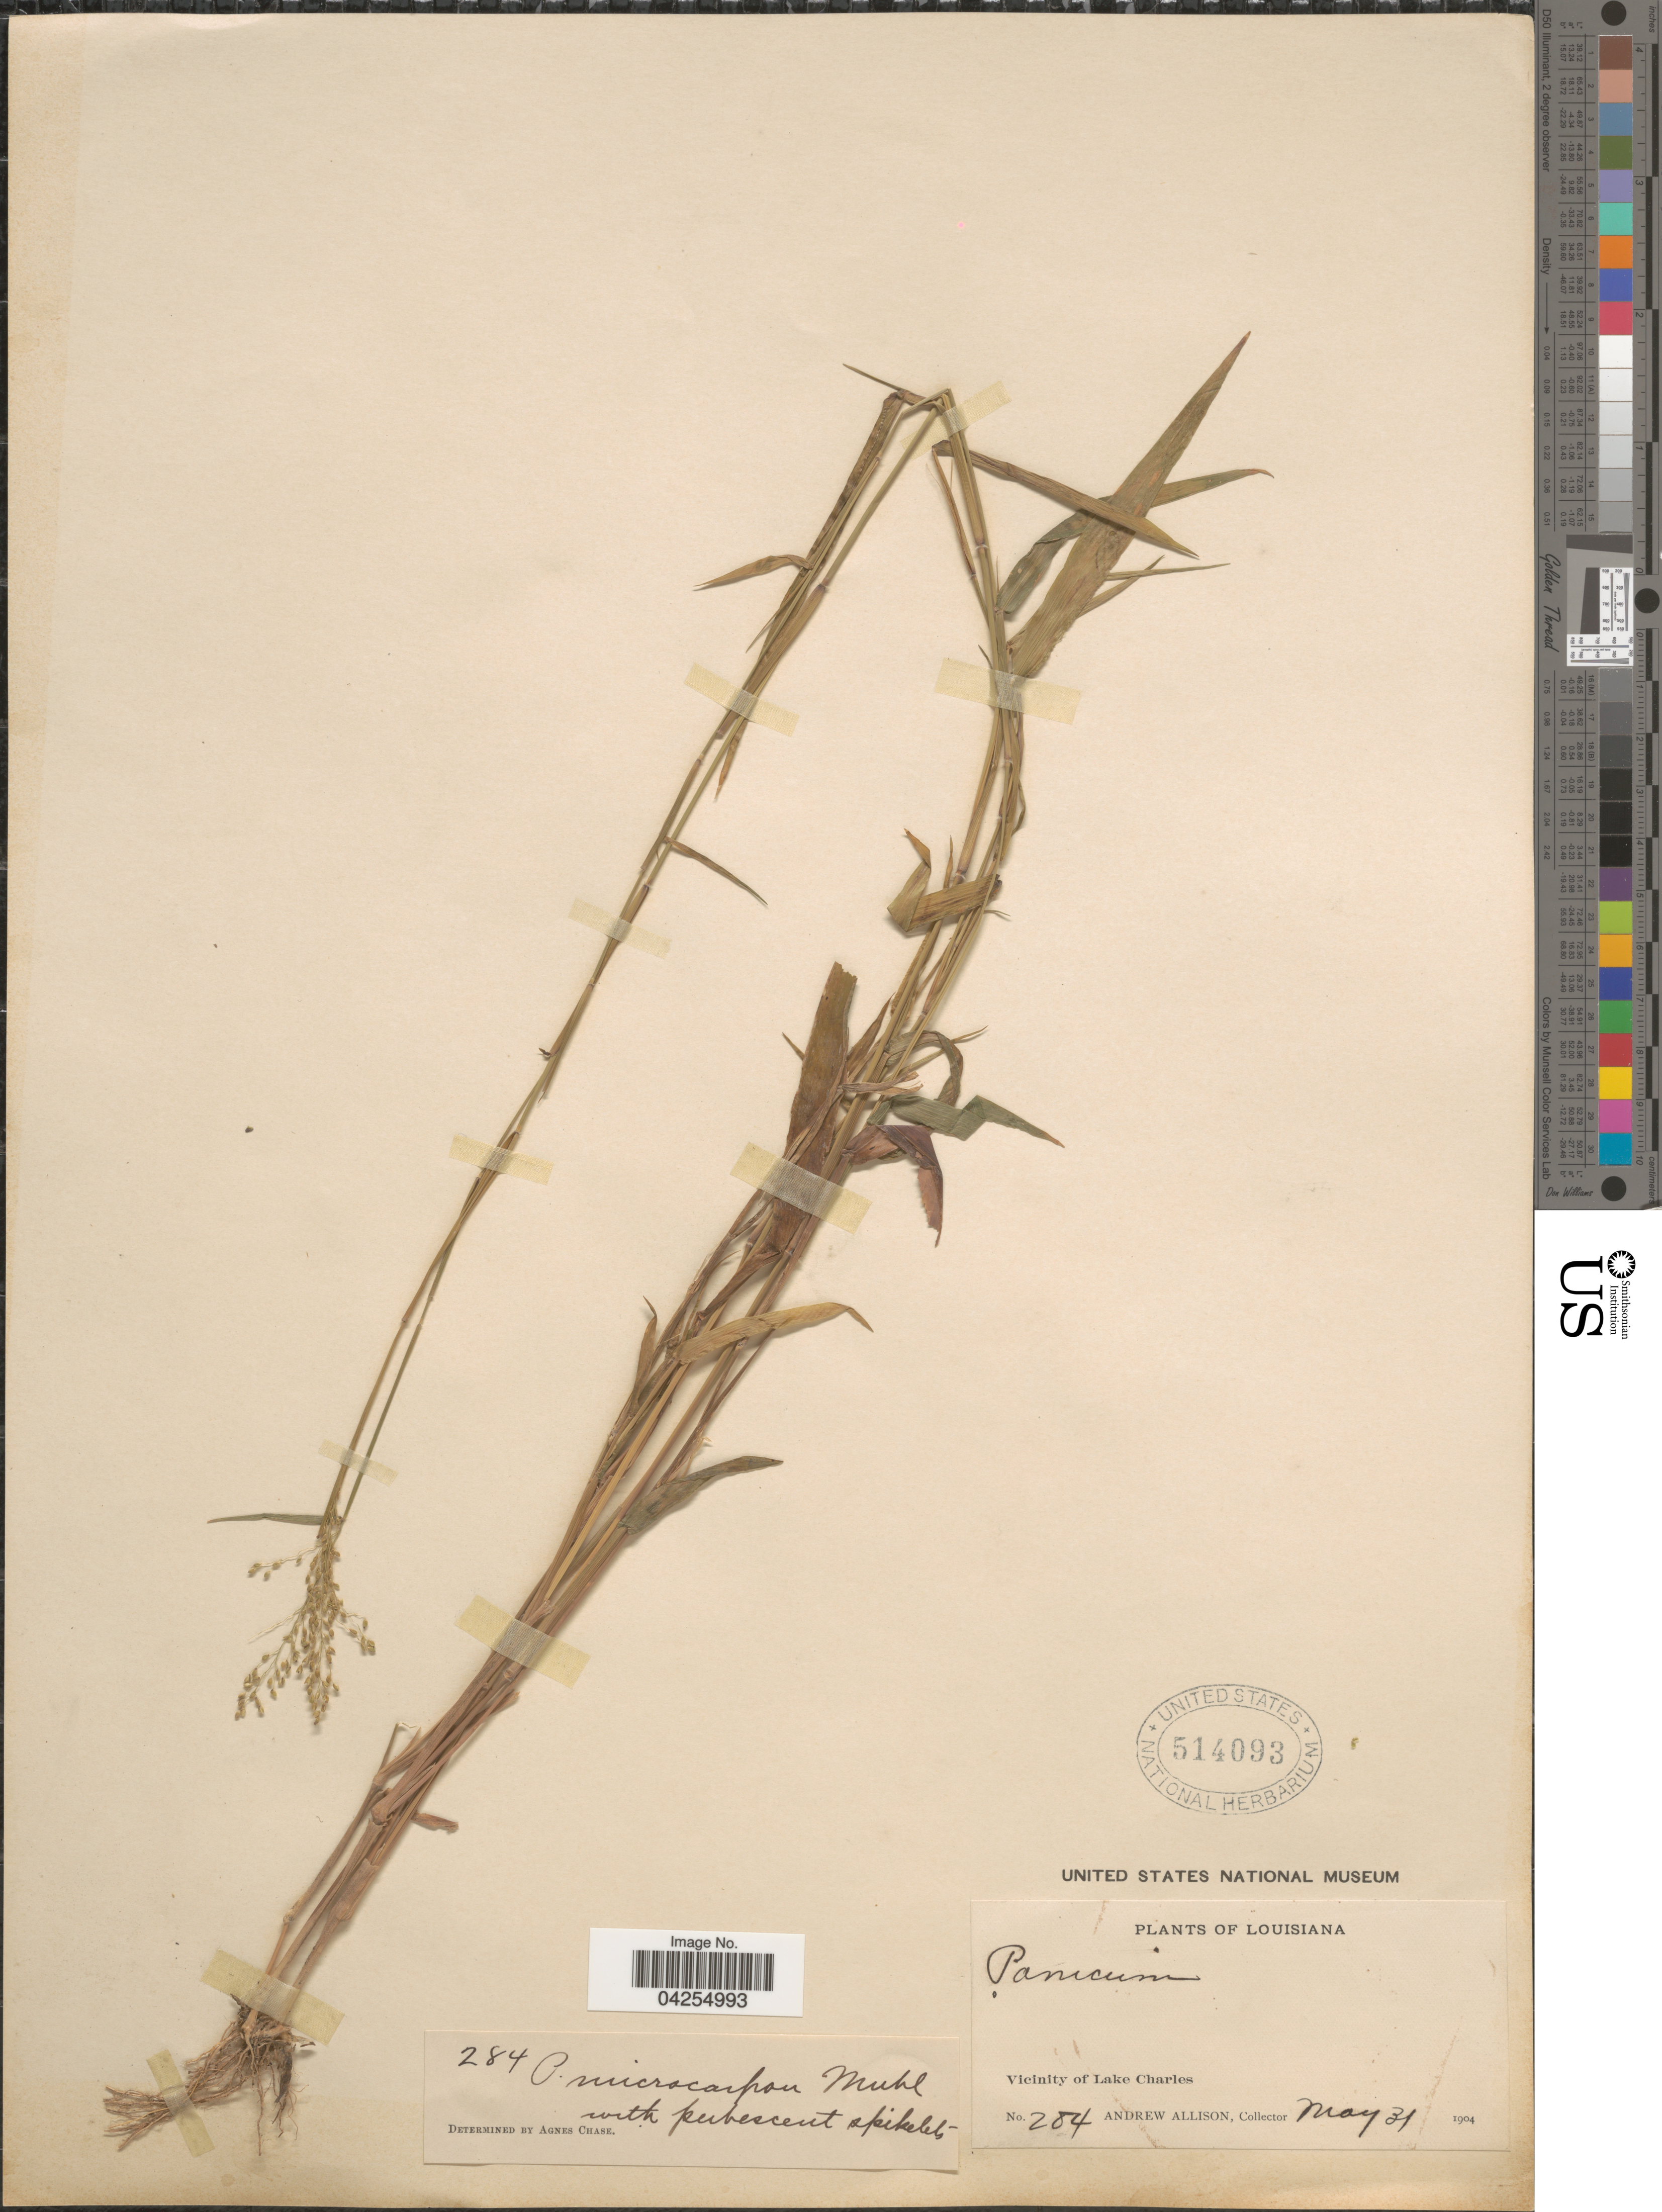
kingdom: Plantae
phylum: Tracheophyta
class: Liliopsida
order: Poales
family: Poaceae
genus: Dichanthelium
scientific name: Dichanthelium dichotomum var. dichotomum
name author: (L.) Gould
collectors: A. Allison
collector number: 284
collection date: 1904-05-31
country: United States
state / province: Louisiana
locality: Vicinity of Lake Charles.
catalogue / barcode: US 514093